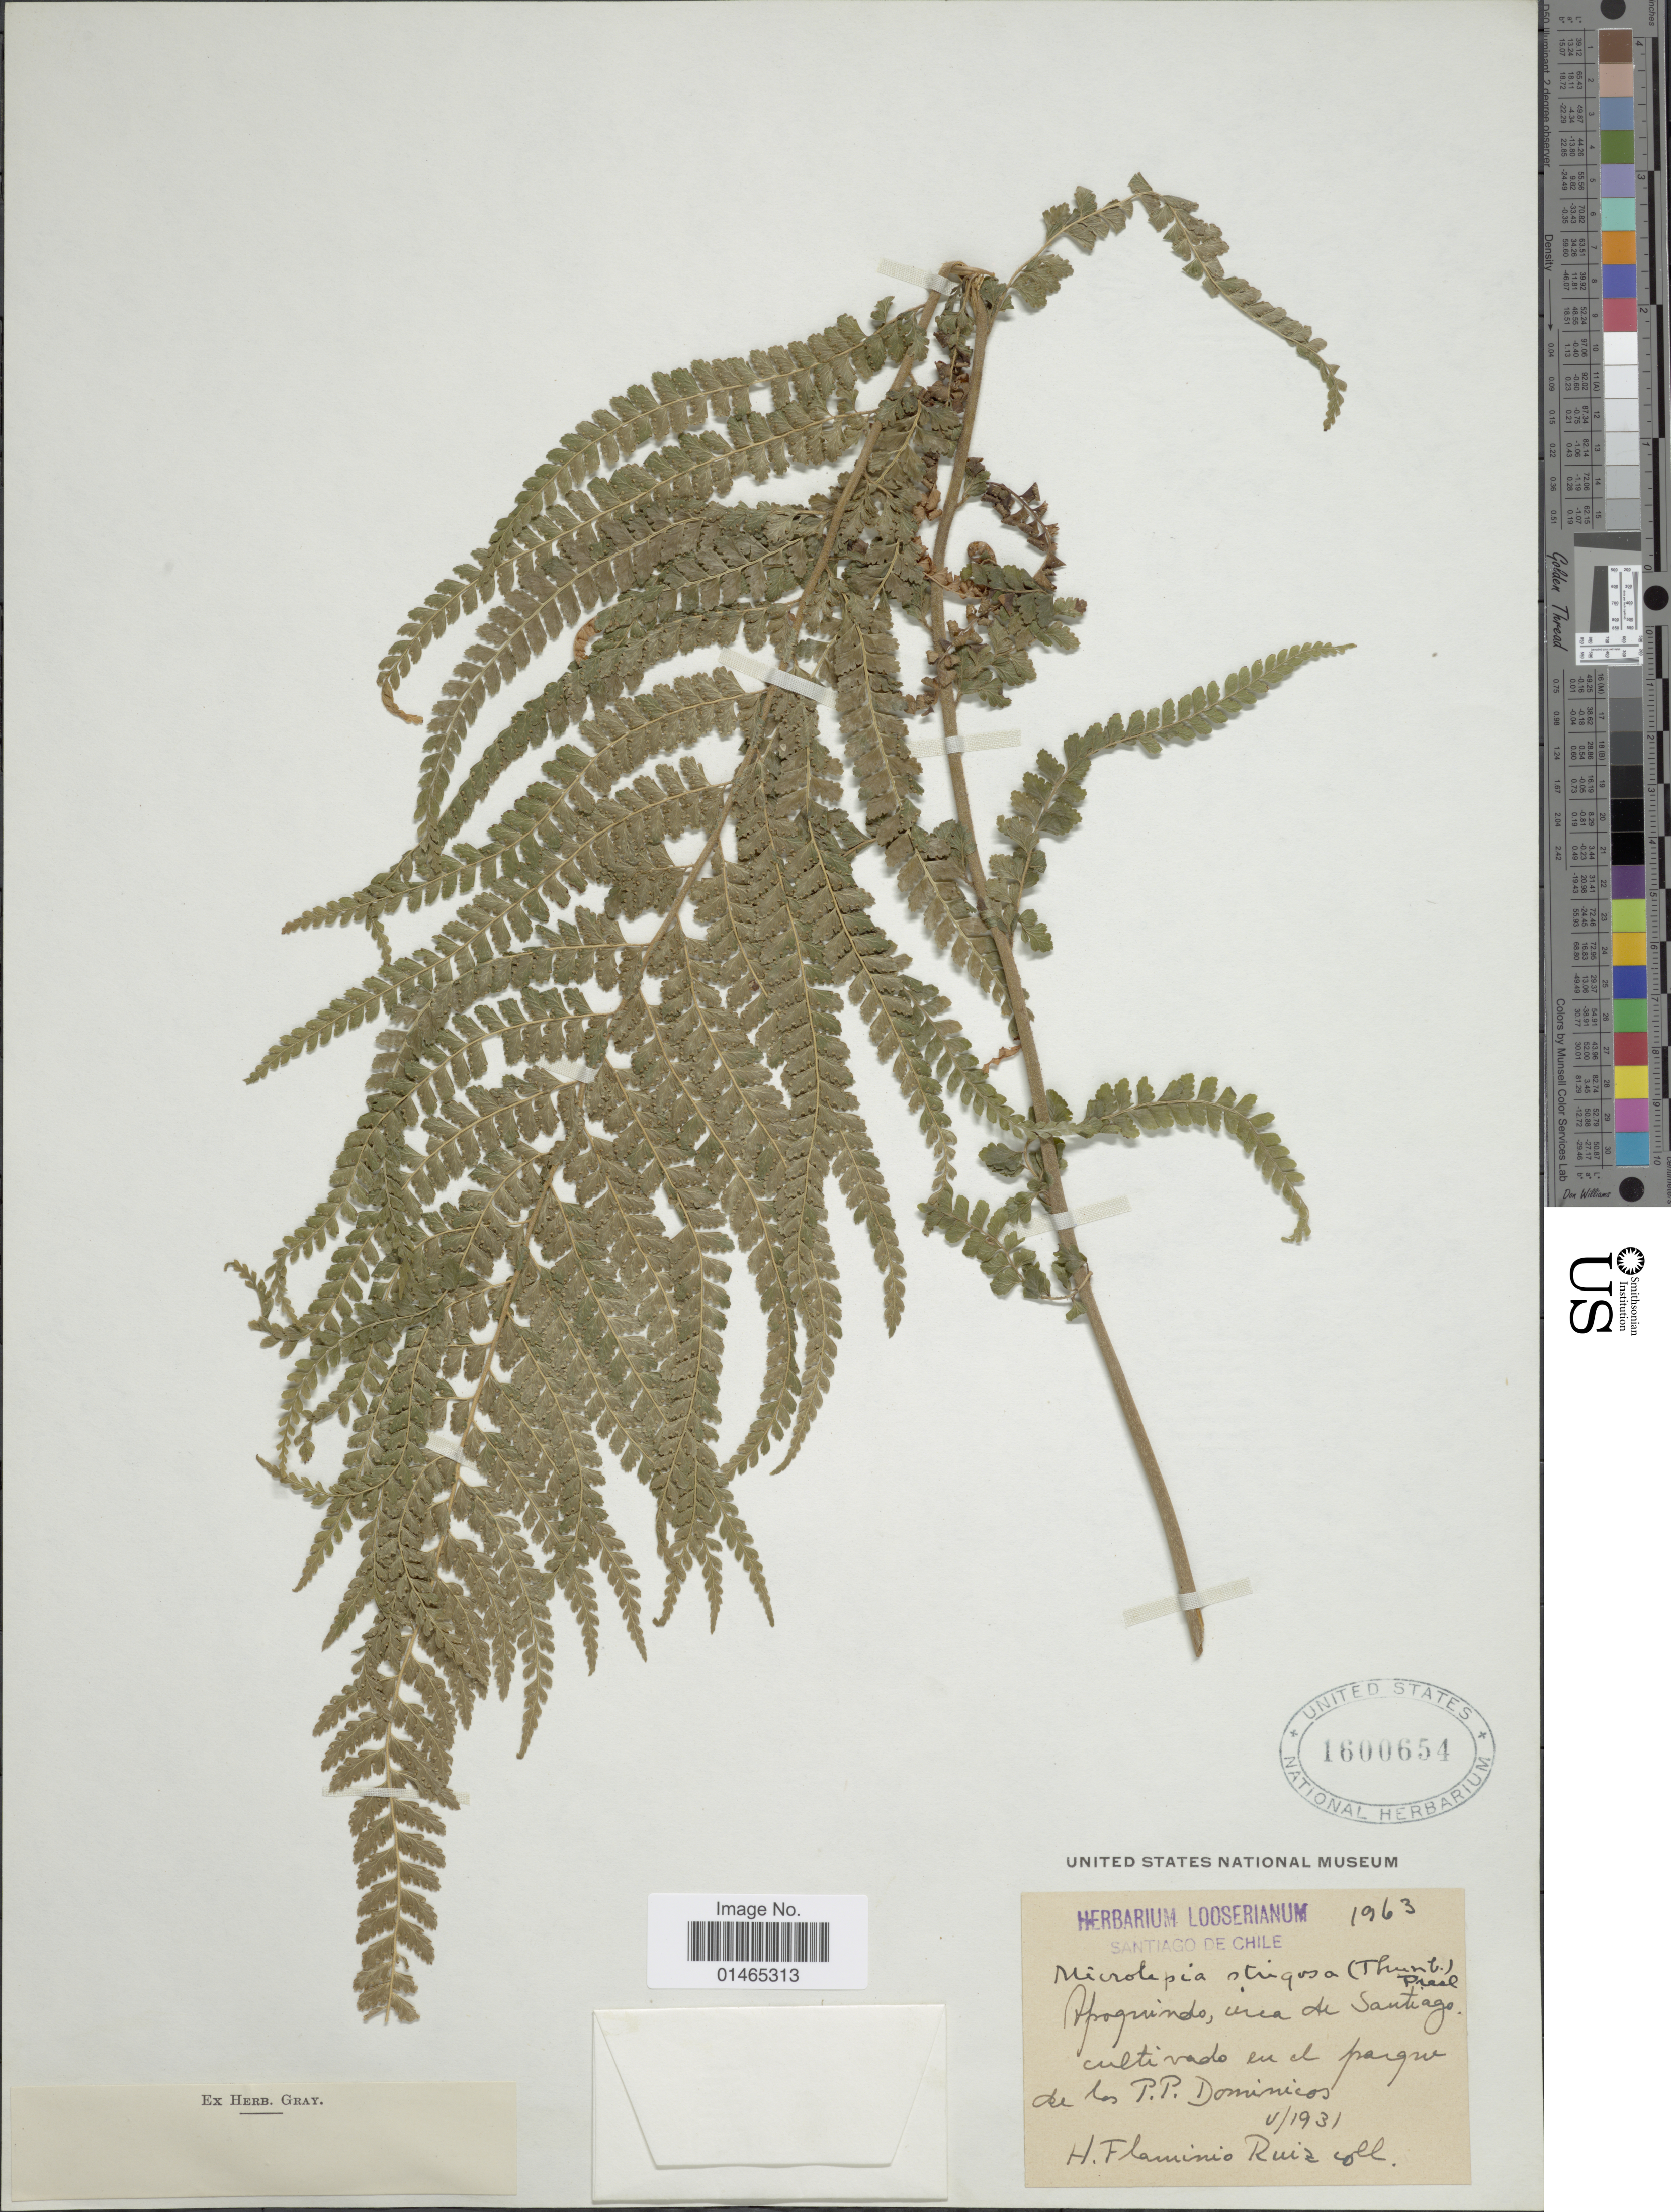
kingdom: Plantae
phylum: Tracheophyta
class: Polypodiopsida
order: Polypodiales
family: Dennstaedtiaceae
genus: Microlepia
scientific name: Microlepia strigosa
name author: (Thunb.) J. Presl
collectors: R. Flaminio Ruiz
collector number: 1963 ?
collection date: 1931-05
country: Chile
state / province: Región Metropolitana (RM)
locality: Apoquindo, cerca de Santiago, Cultivado en el parque de los P.P. Dominicos.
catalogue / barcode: US 1600654